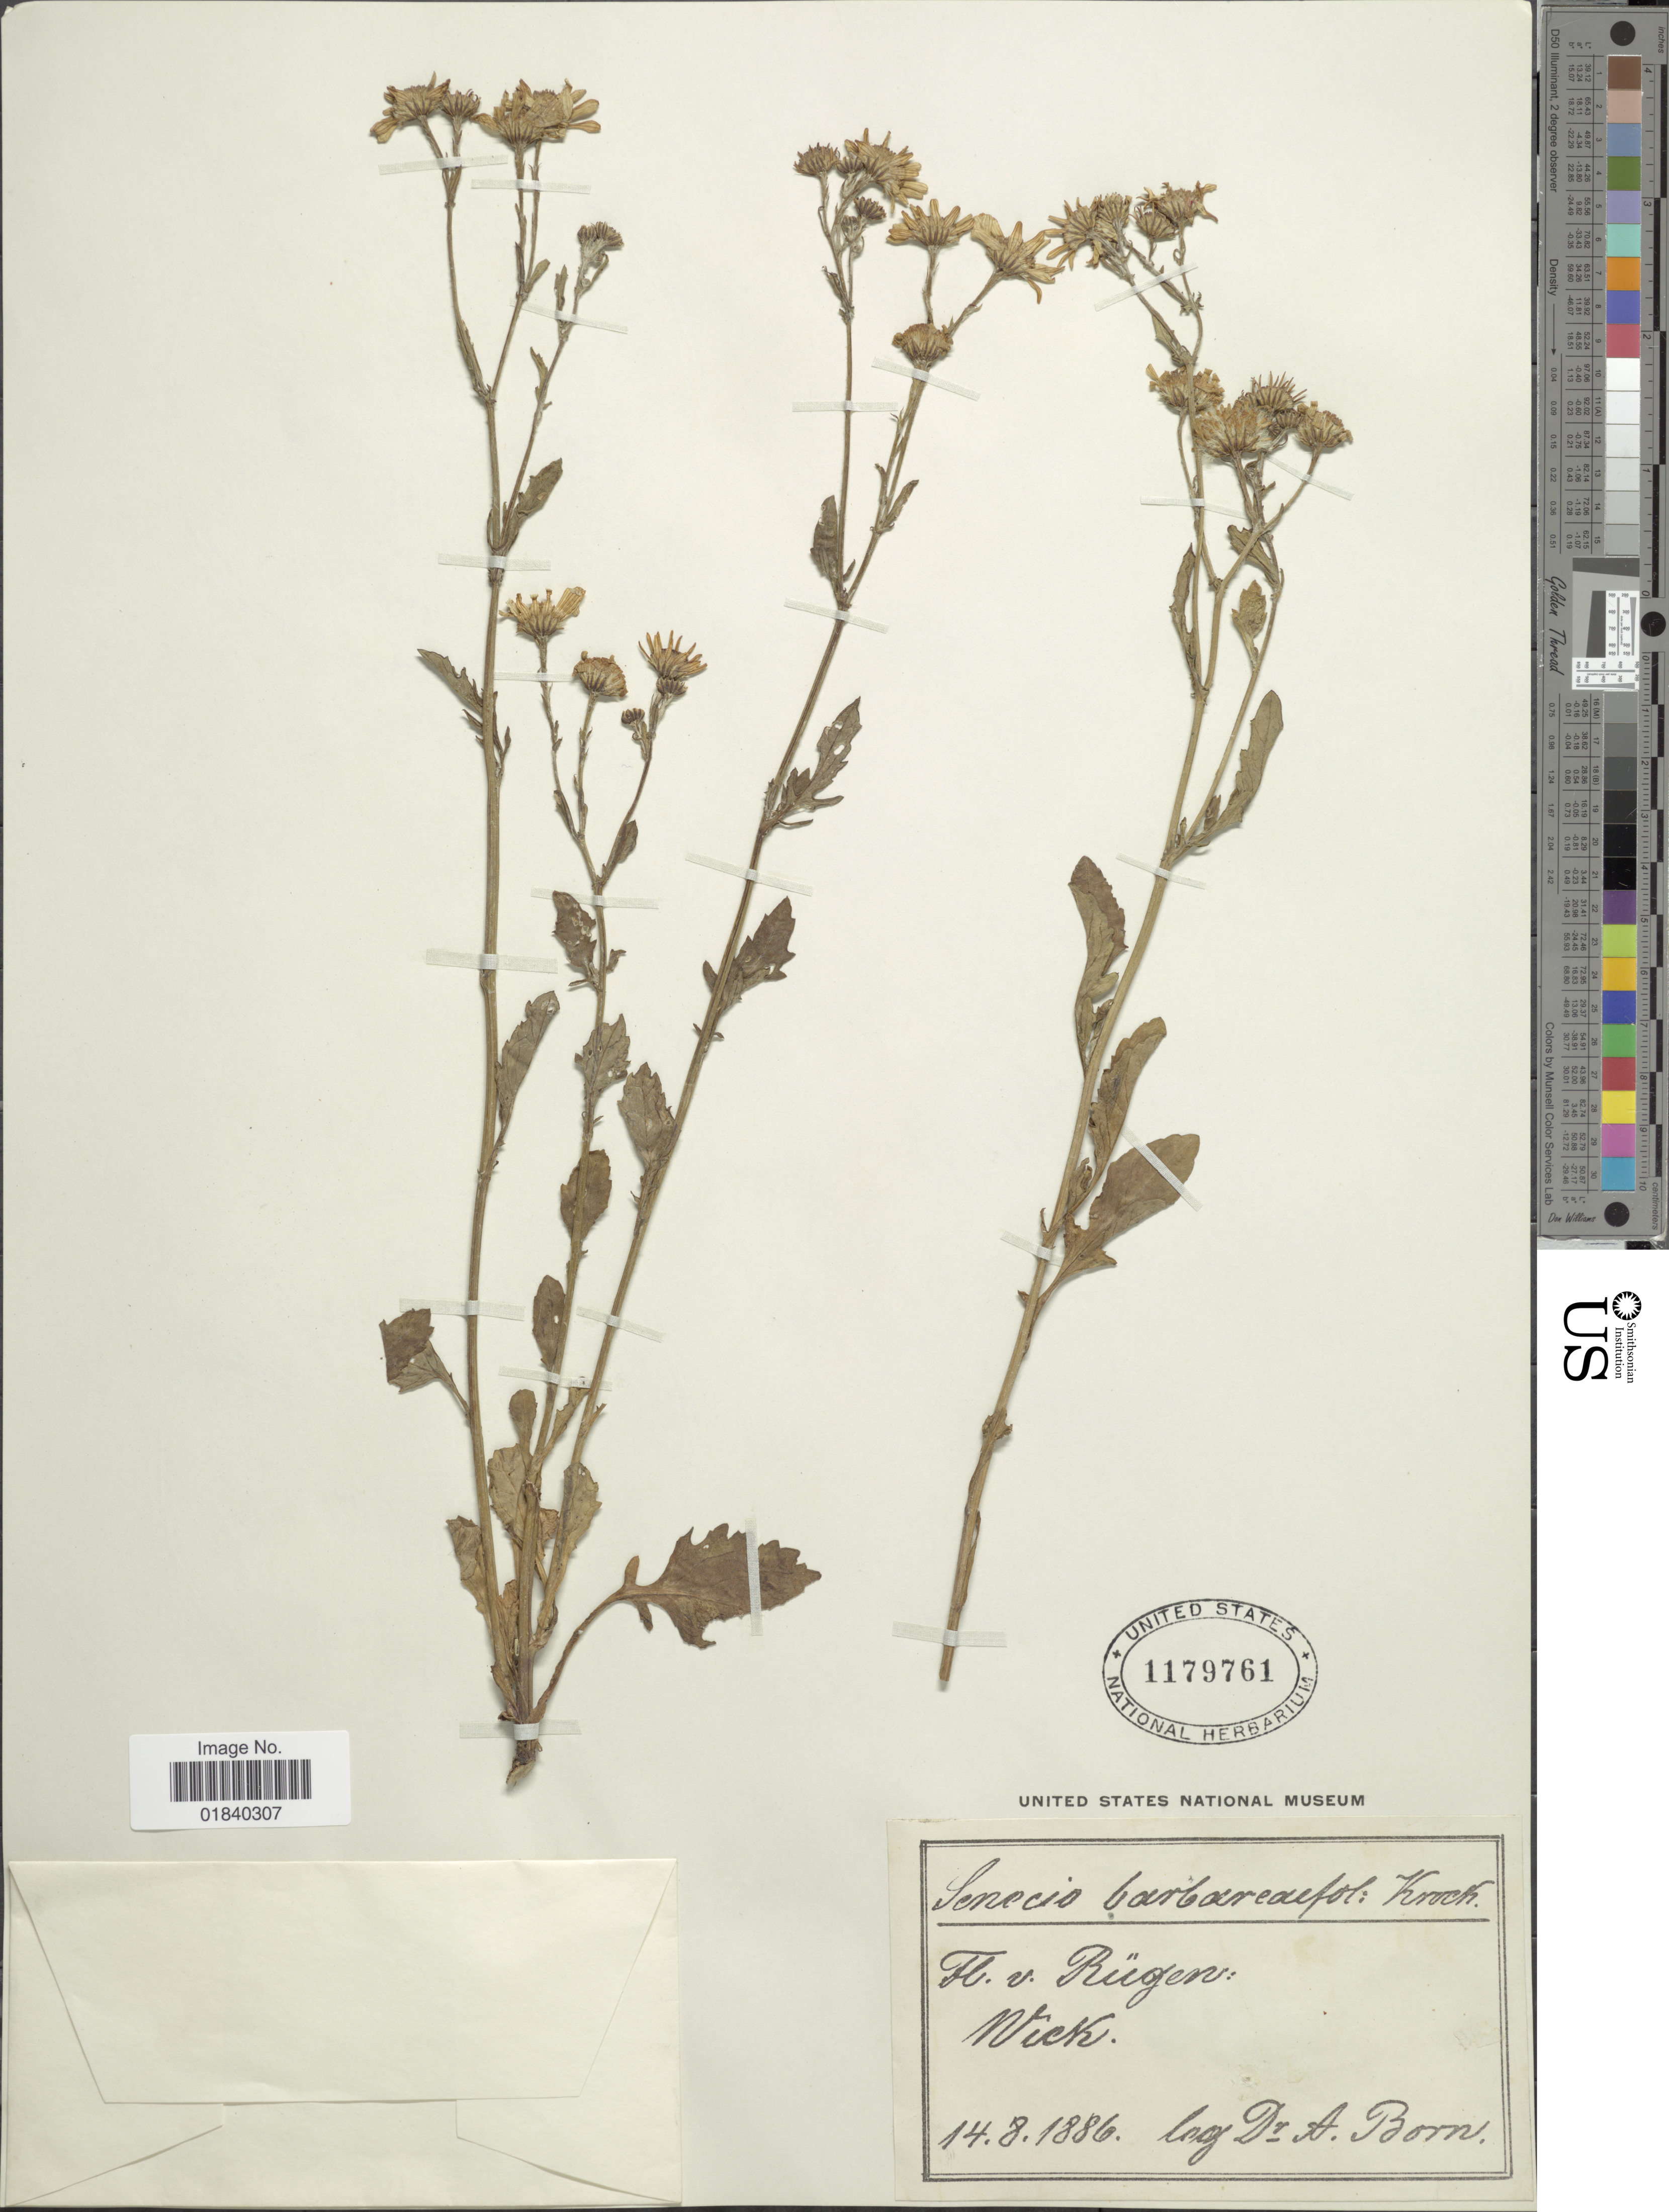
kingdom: Plantae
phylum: Tracheophyta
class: Magnoliopsida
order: Asterales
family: Asteraceae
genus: Senecio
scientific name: Senecio barbareifolius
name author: Turcz.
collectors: A. Born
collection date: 1886-08-14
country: Germany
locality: Rugen, Wick.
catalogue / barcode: US 1179761